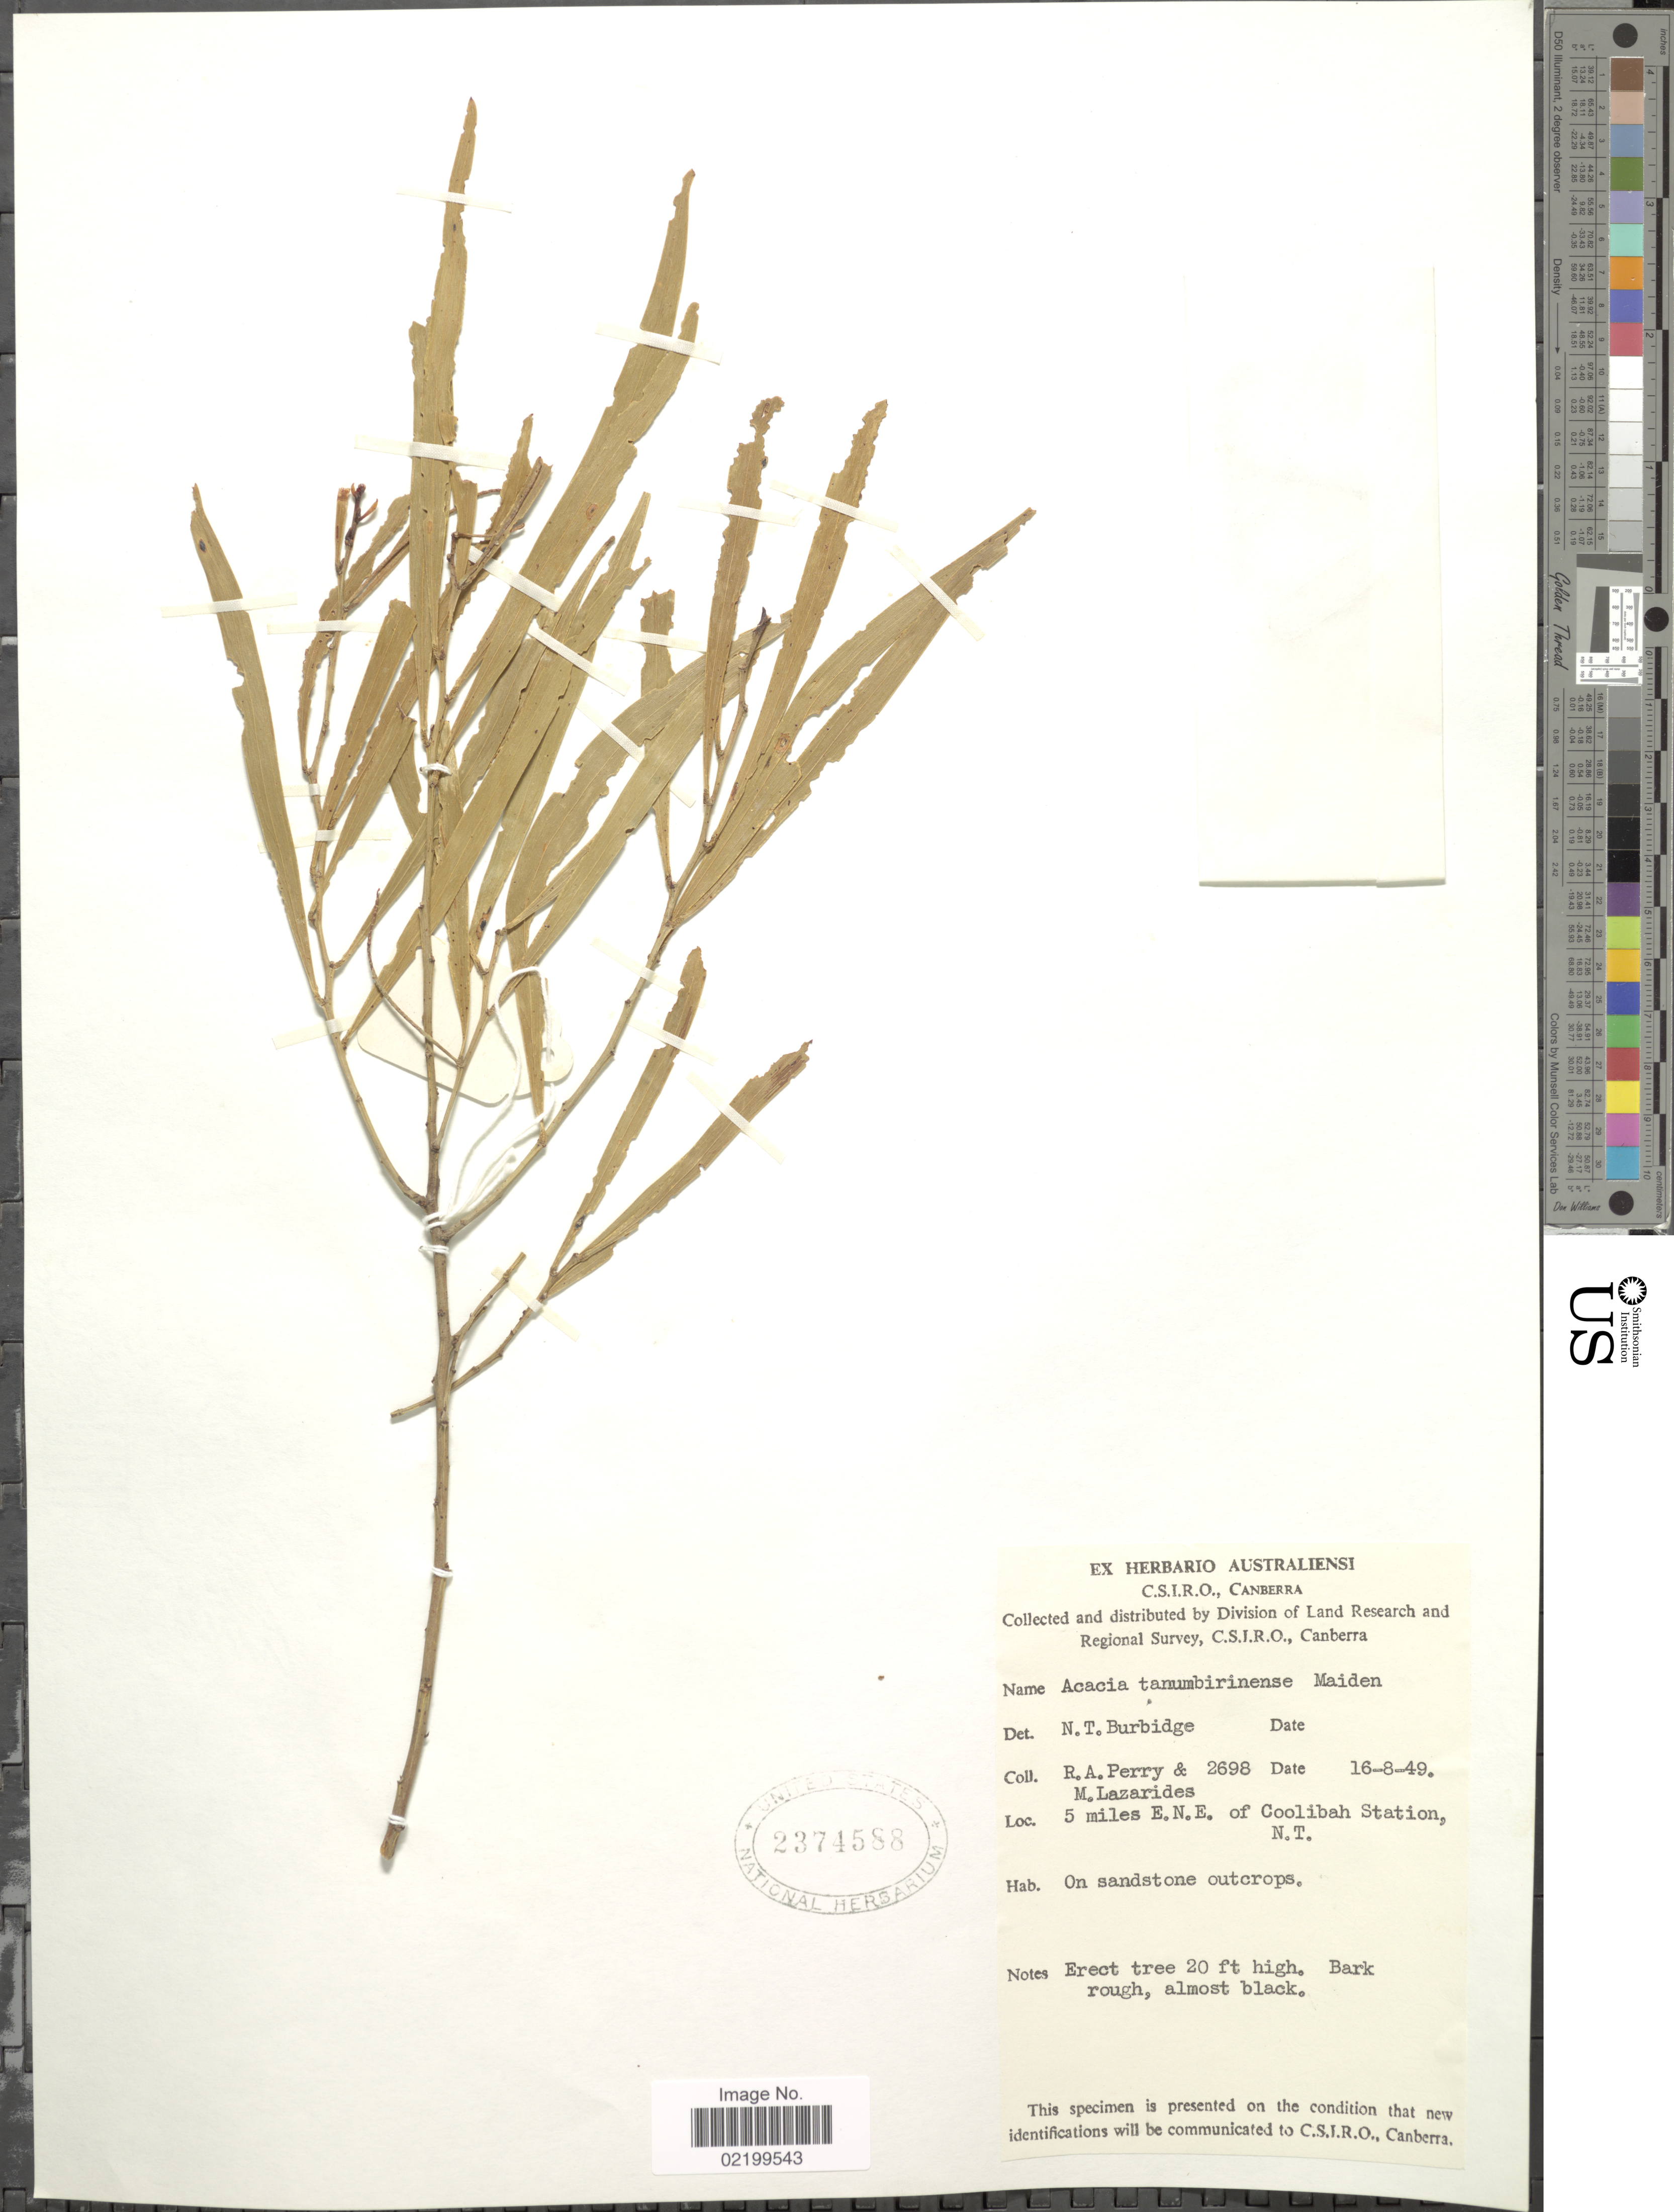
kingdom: Plantae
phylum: Tracheophyta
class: Magnoliopsida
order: Fabales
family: Fabaceae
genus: Acacia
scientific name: Acacia tanubirinense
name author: Maiden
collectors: Perry, R. A. & M. Lazarides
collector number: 2698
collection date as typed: Transcribed d/m/y: 16/8/49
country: Australia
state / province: Northern Territory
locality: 5 miles E.N.E. of Coolibah Station, N.T.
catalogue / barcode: US 2374588